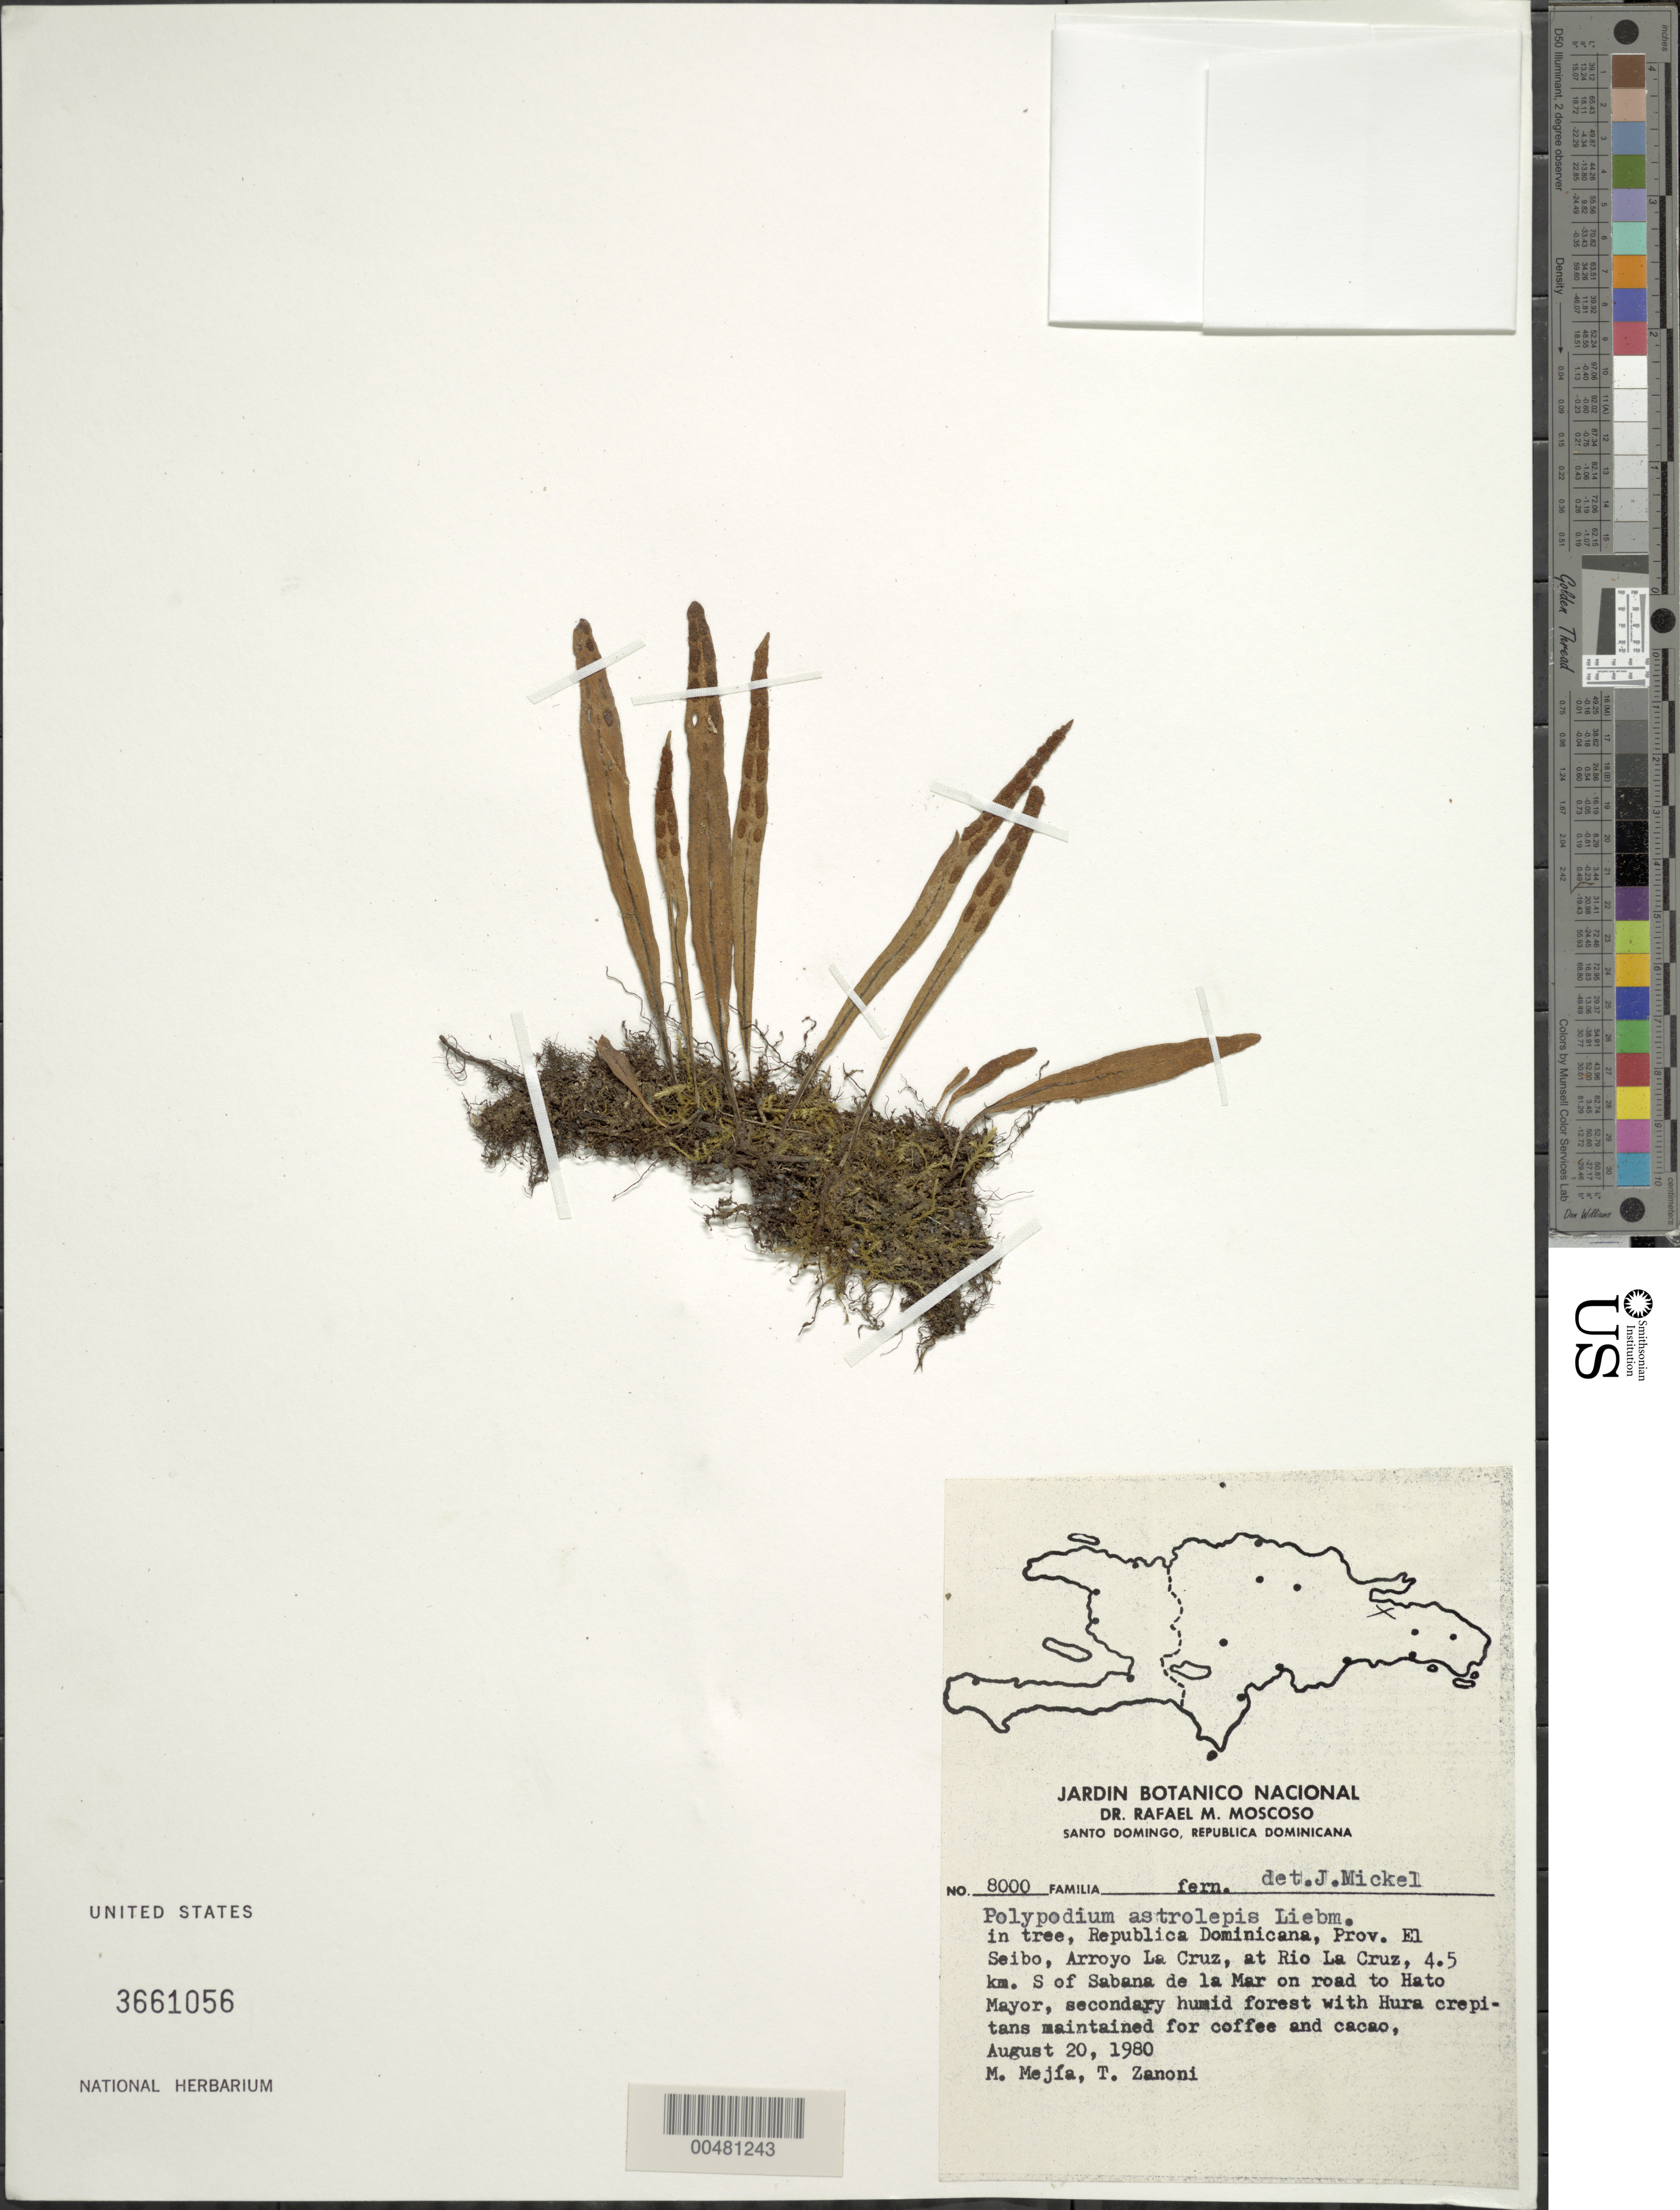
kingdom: Plantae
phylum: Tracheophyta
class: Polypodiopsida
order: Polypodiales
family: Polypodiaceae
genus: Pleopeltis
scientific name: Pleopeltis astrolepis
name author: (Liebm.) E. Fourn.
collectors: M. Mejia & T. A. Zanoni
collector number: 8000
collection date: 1980-08-20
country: Dominican Republic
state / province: El Seibo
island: Hispaniola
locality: Arroyo La Cruz, at Rio La Cruz, 4.5 km S of Sabana de la Mar on road to Hato Mayor.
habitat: Secondary humid forest . In tree.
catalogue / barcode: US 3661056